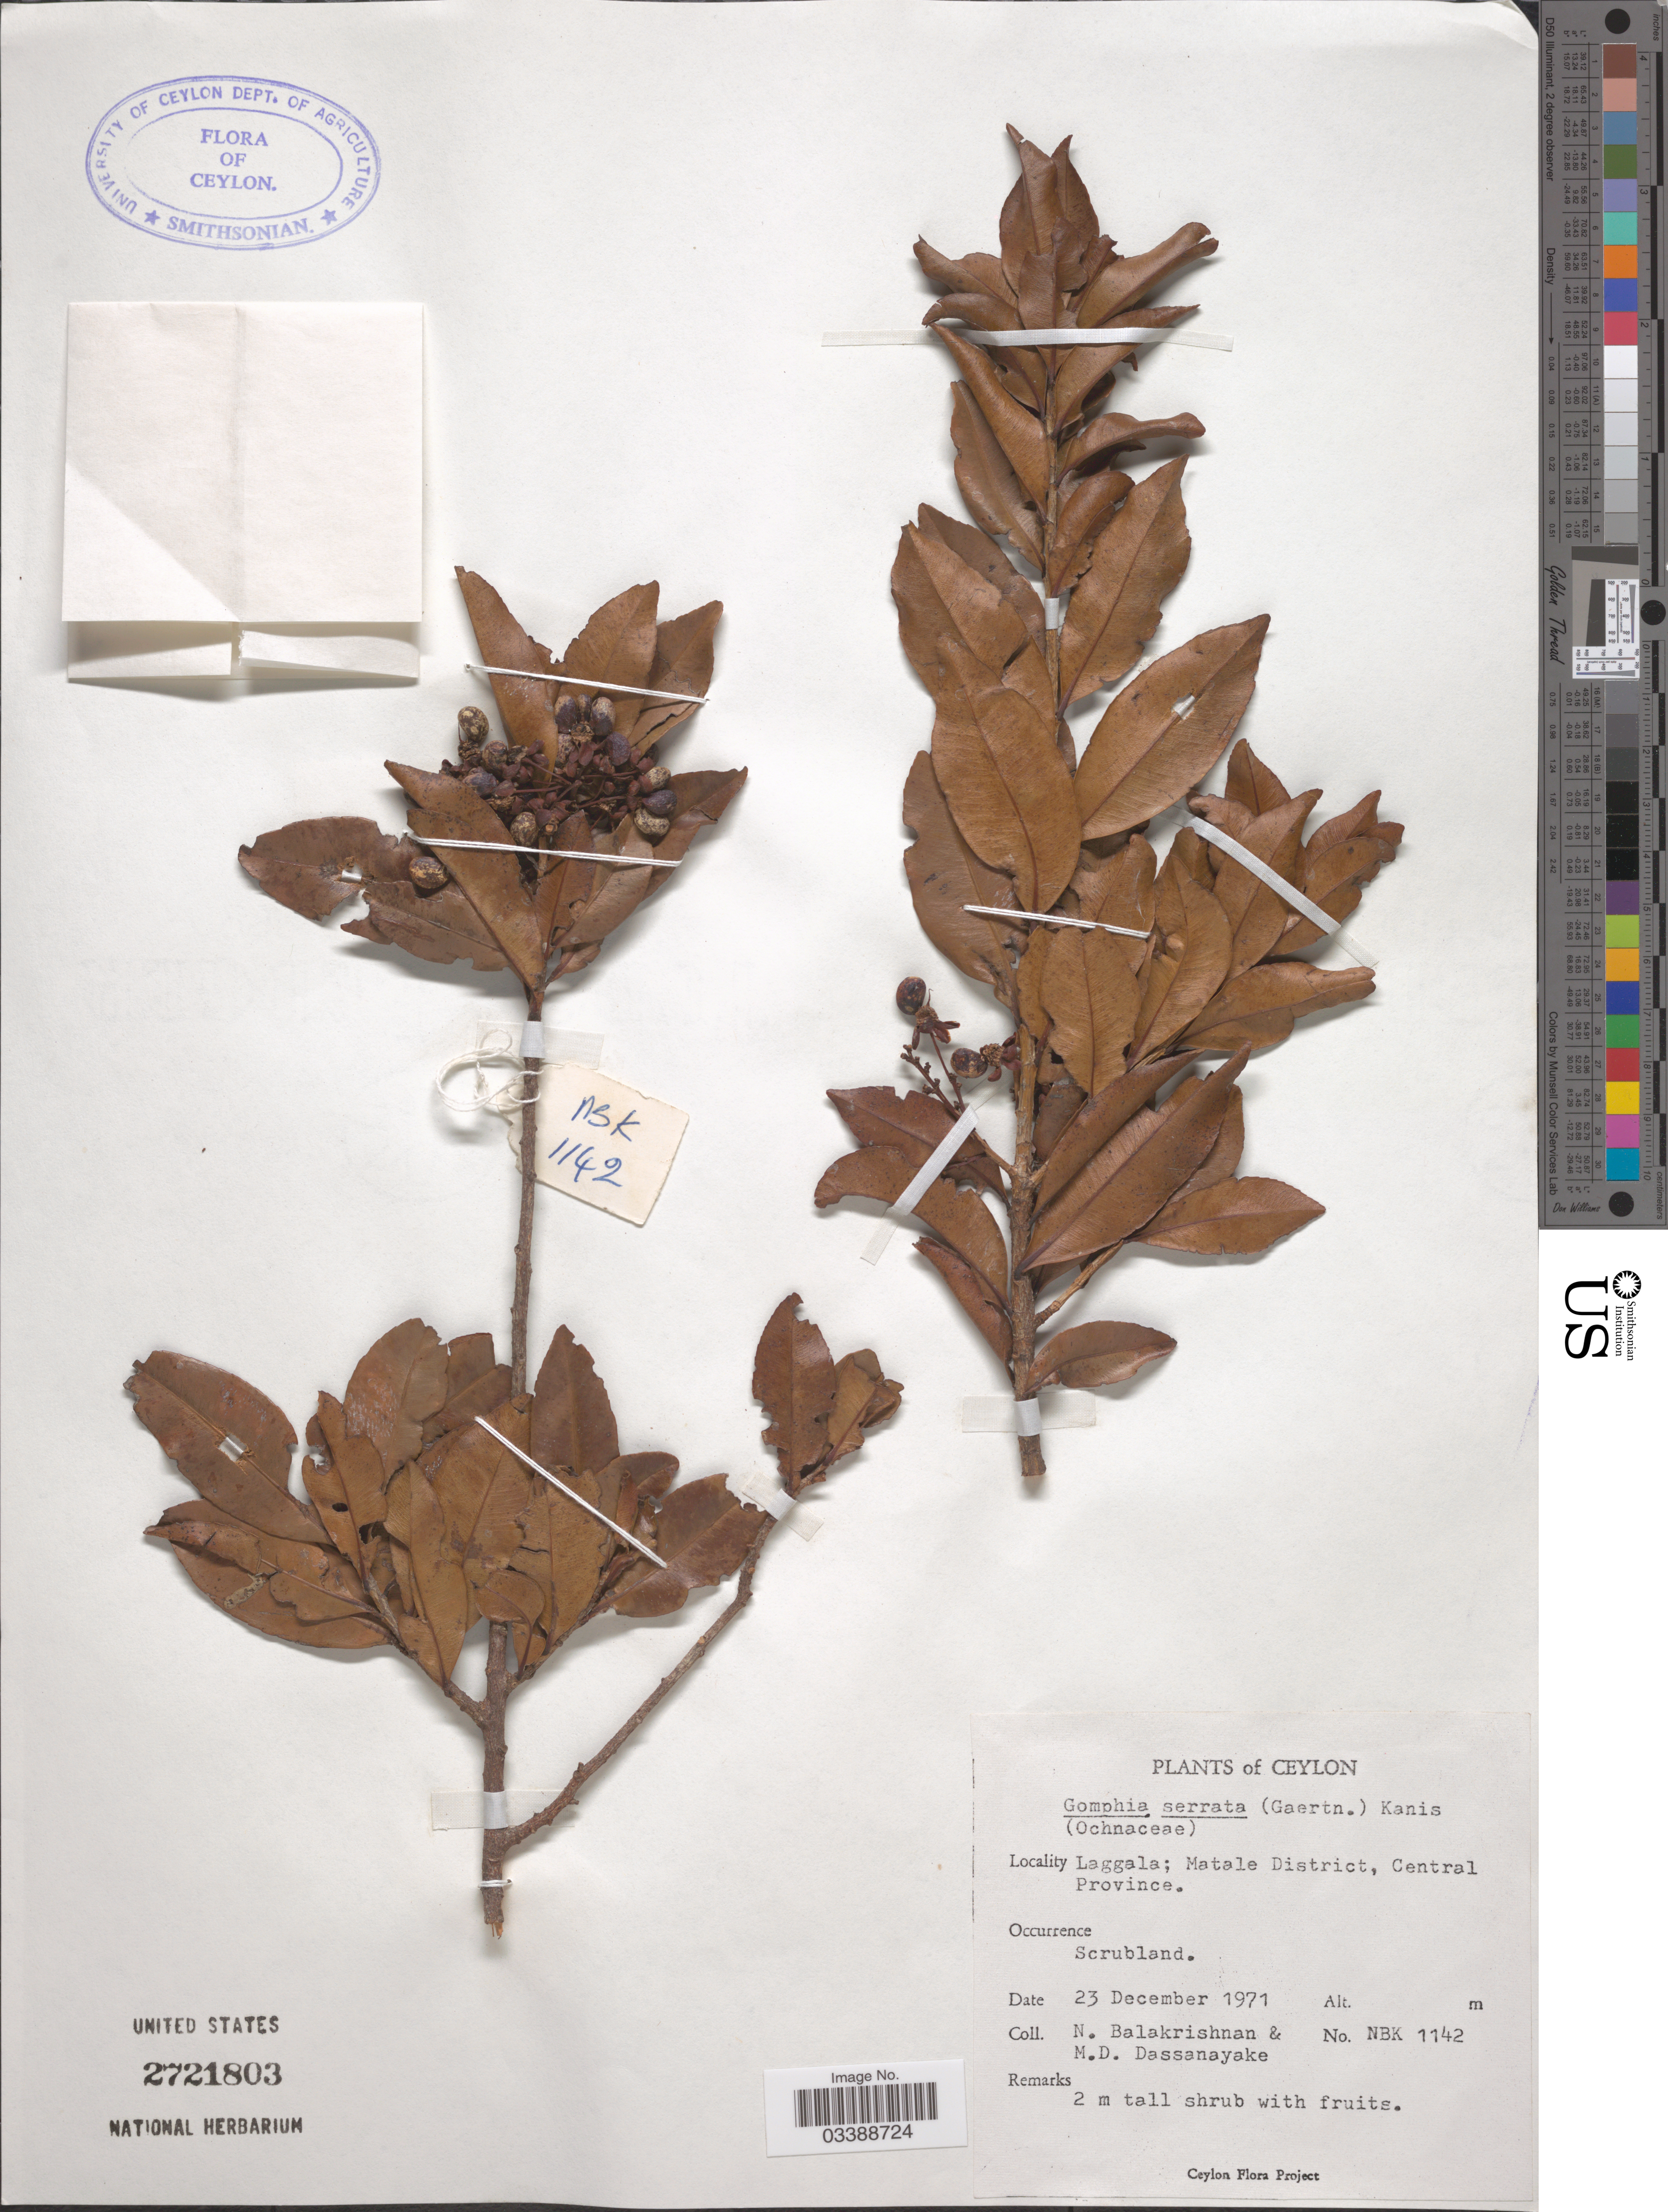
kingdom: Plantae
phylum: Tracheophyta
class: Magnoliopsida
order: Malpighiales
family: Ochnaceae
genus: Campylospermum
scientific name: Campylospermum serratum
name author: (Gaertn.) Bittrich & M.C.E. Amaral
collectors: N. Balakrishnan & M. D. Dassanayake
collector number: NBK 1142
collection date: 1971-12-23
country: Sri Lanka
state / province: Central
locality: Ceylon. Laggala; Matale District.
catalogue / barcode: US 2721803